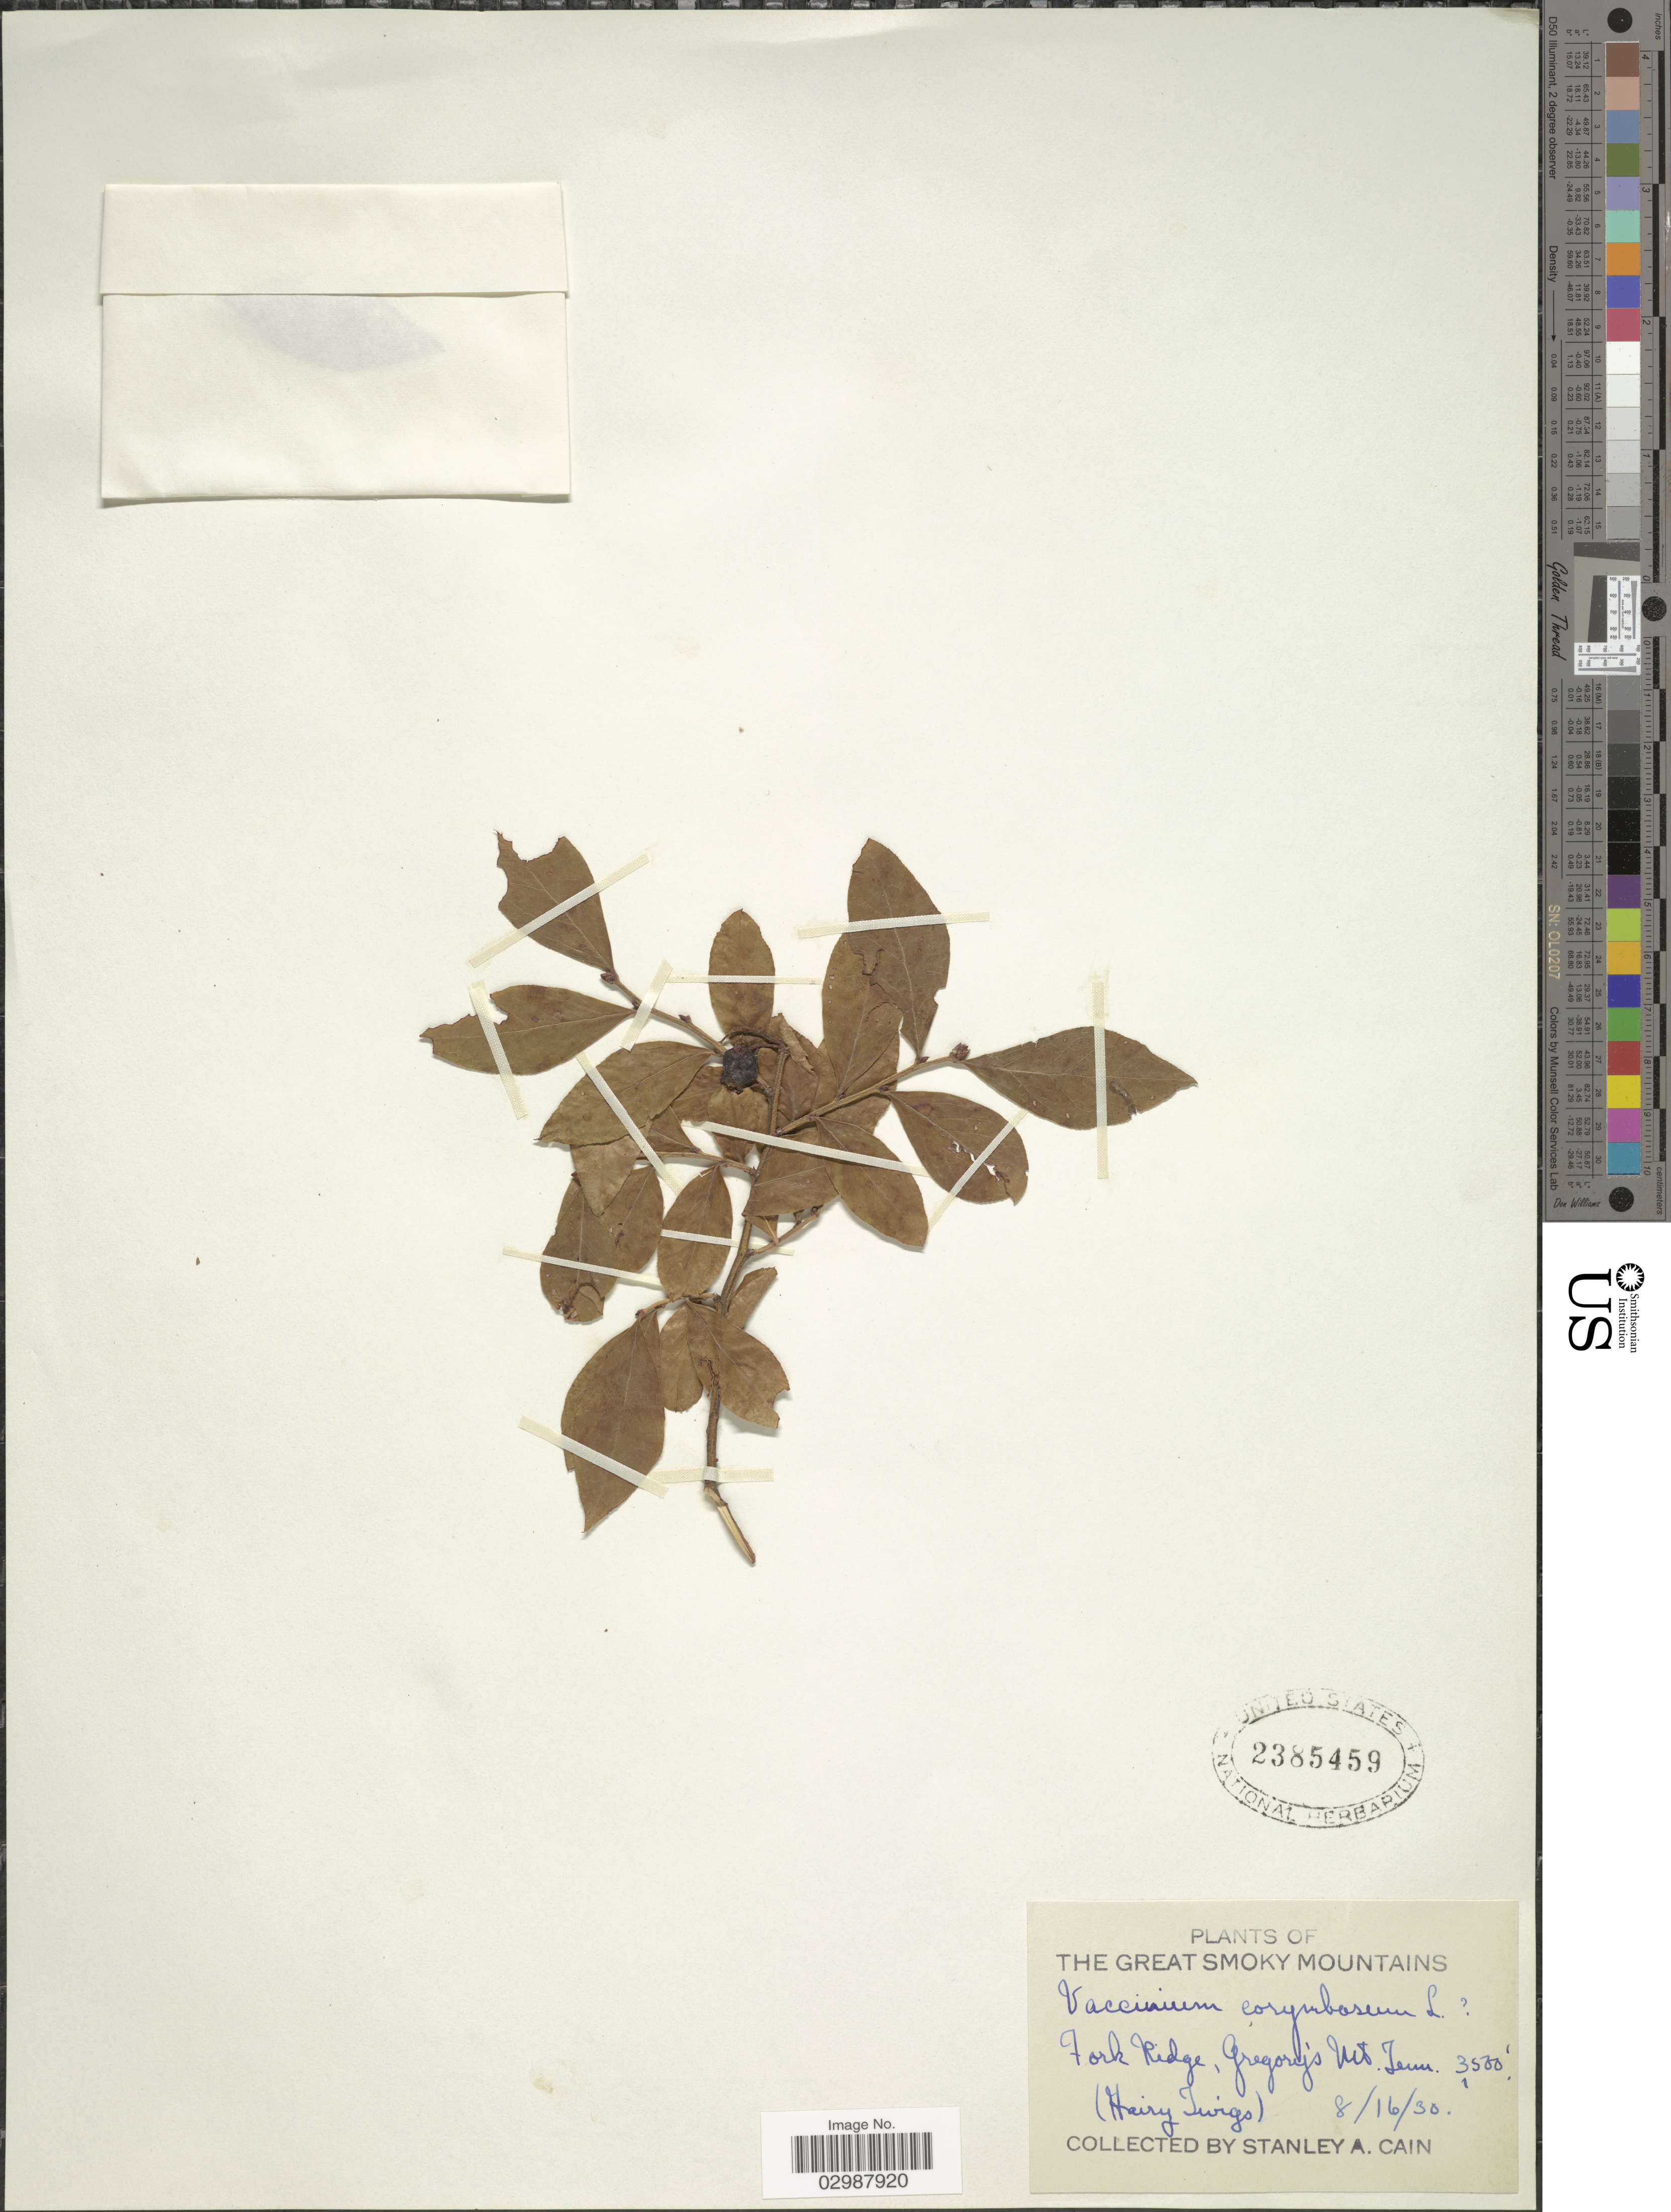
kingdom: Plantae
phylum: Tracheophyta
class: Magnoliopsida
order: Ericales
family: Ericaceae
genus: Vaccinium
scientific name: Vaccinium corymbosum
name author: L.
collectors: S. Cain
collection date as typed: Transcribed d/m/y: 16/8/30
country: United States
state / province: Tennessee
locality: The Great Smoky Mountains. Fork Ridge, Gregory's Mt.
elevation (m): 1067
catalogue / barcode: US 2385459